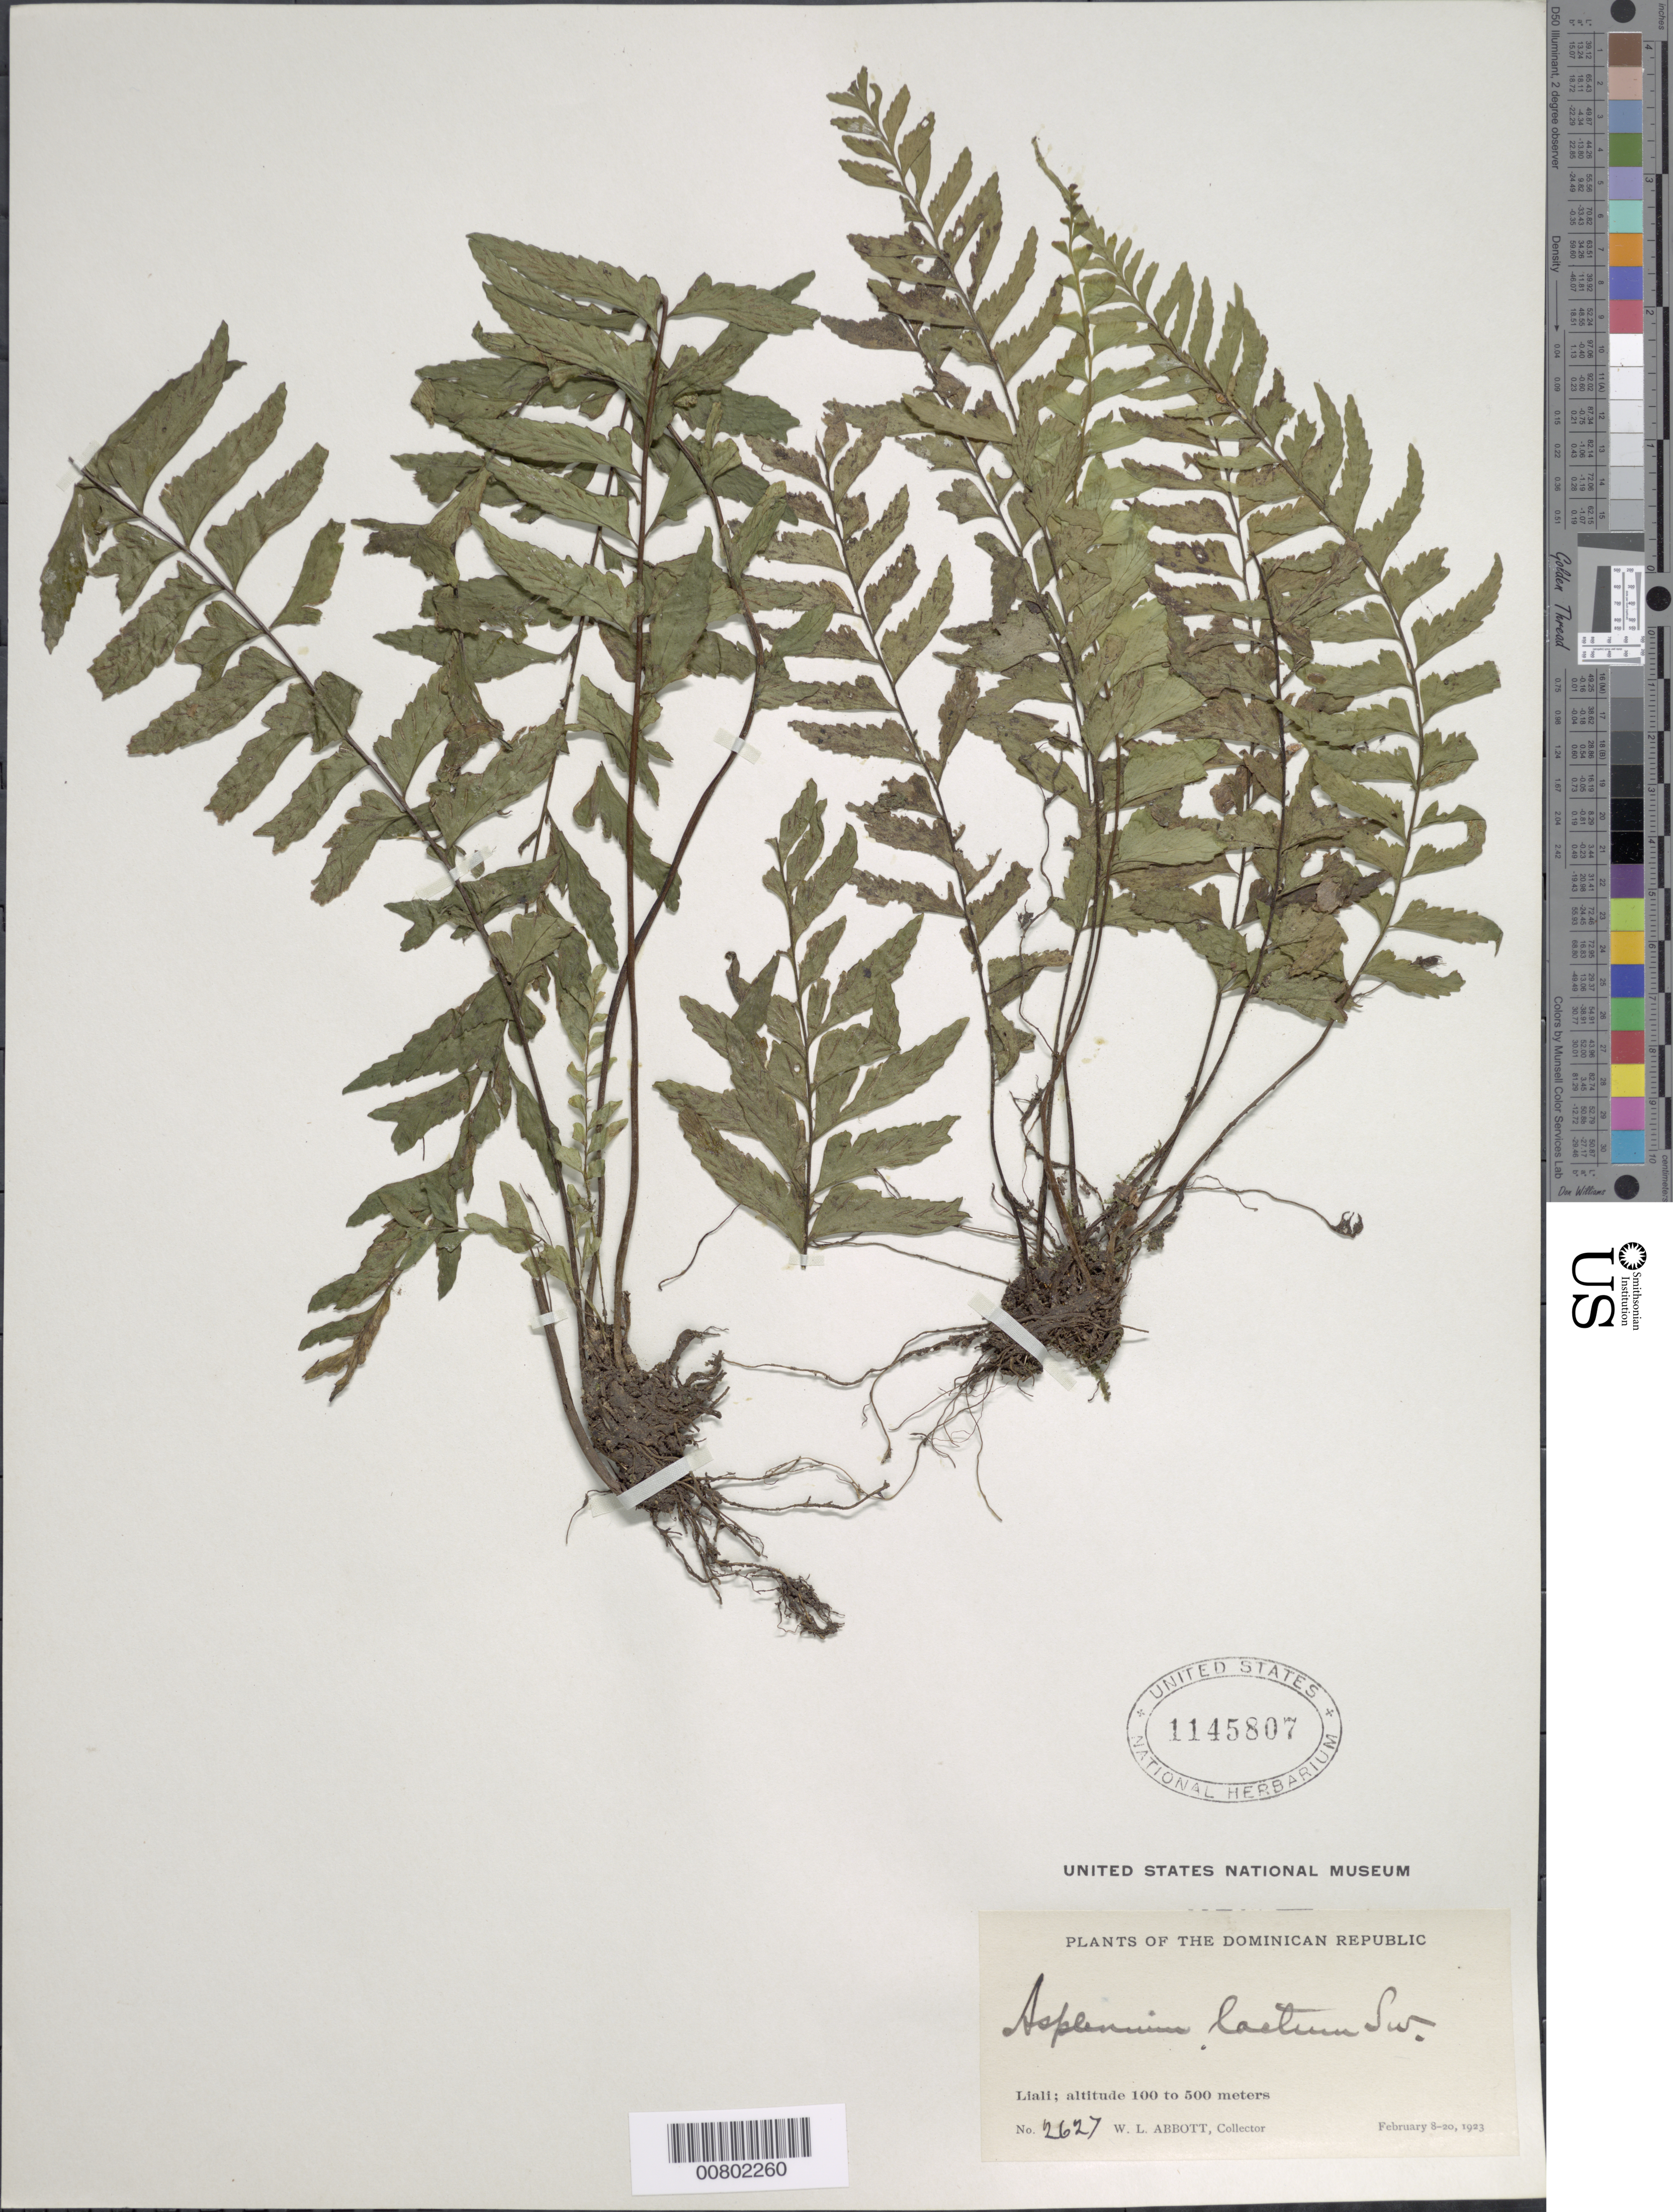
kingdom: Plantae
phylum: Tracheophyta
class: Polypodiopsida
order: Polypodiales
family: Aspleniaceae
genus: Asplenium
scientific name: Asplenium laetum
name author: Sw.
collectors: W. L. Abbott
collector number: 2627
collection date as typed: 08 Feb 1923 to 20 Feb 1923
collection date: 1923-02-08/1923-02-20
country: Dominican Republic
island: Hispaniola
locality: Liali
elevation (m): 100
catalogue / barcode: US 1145807